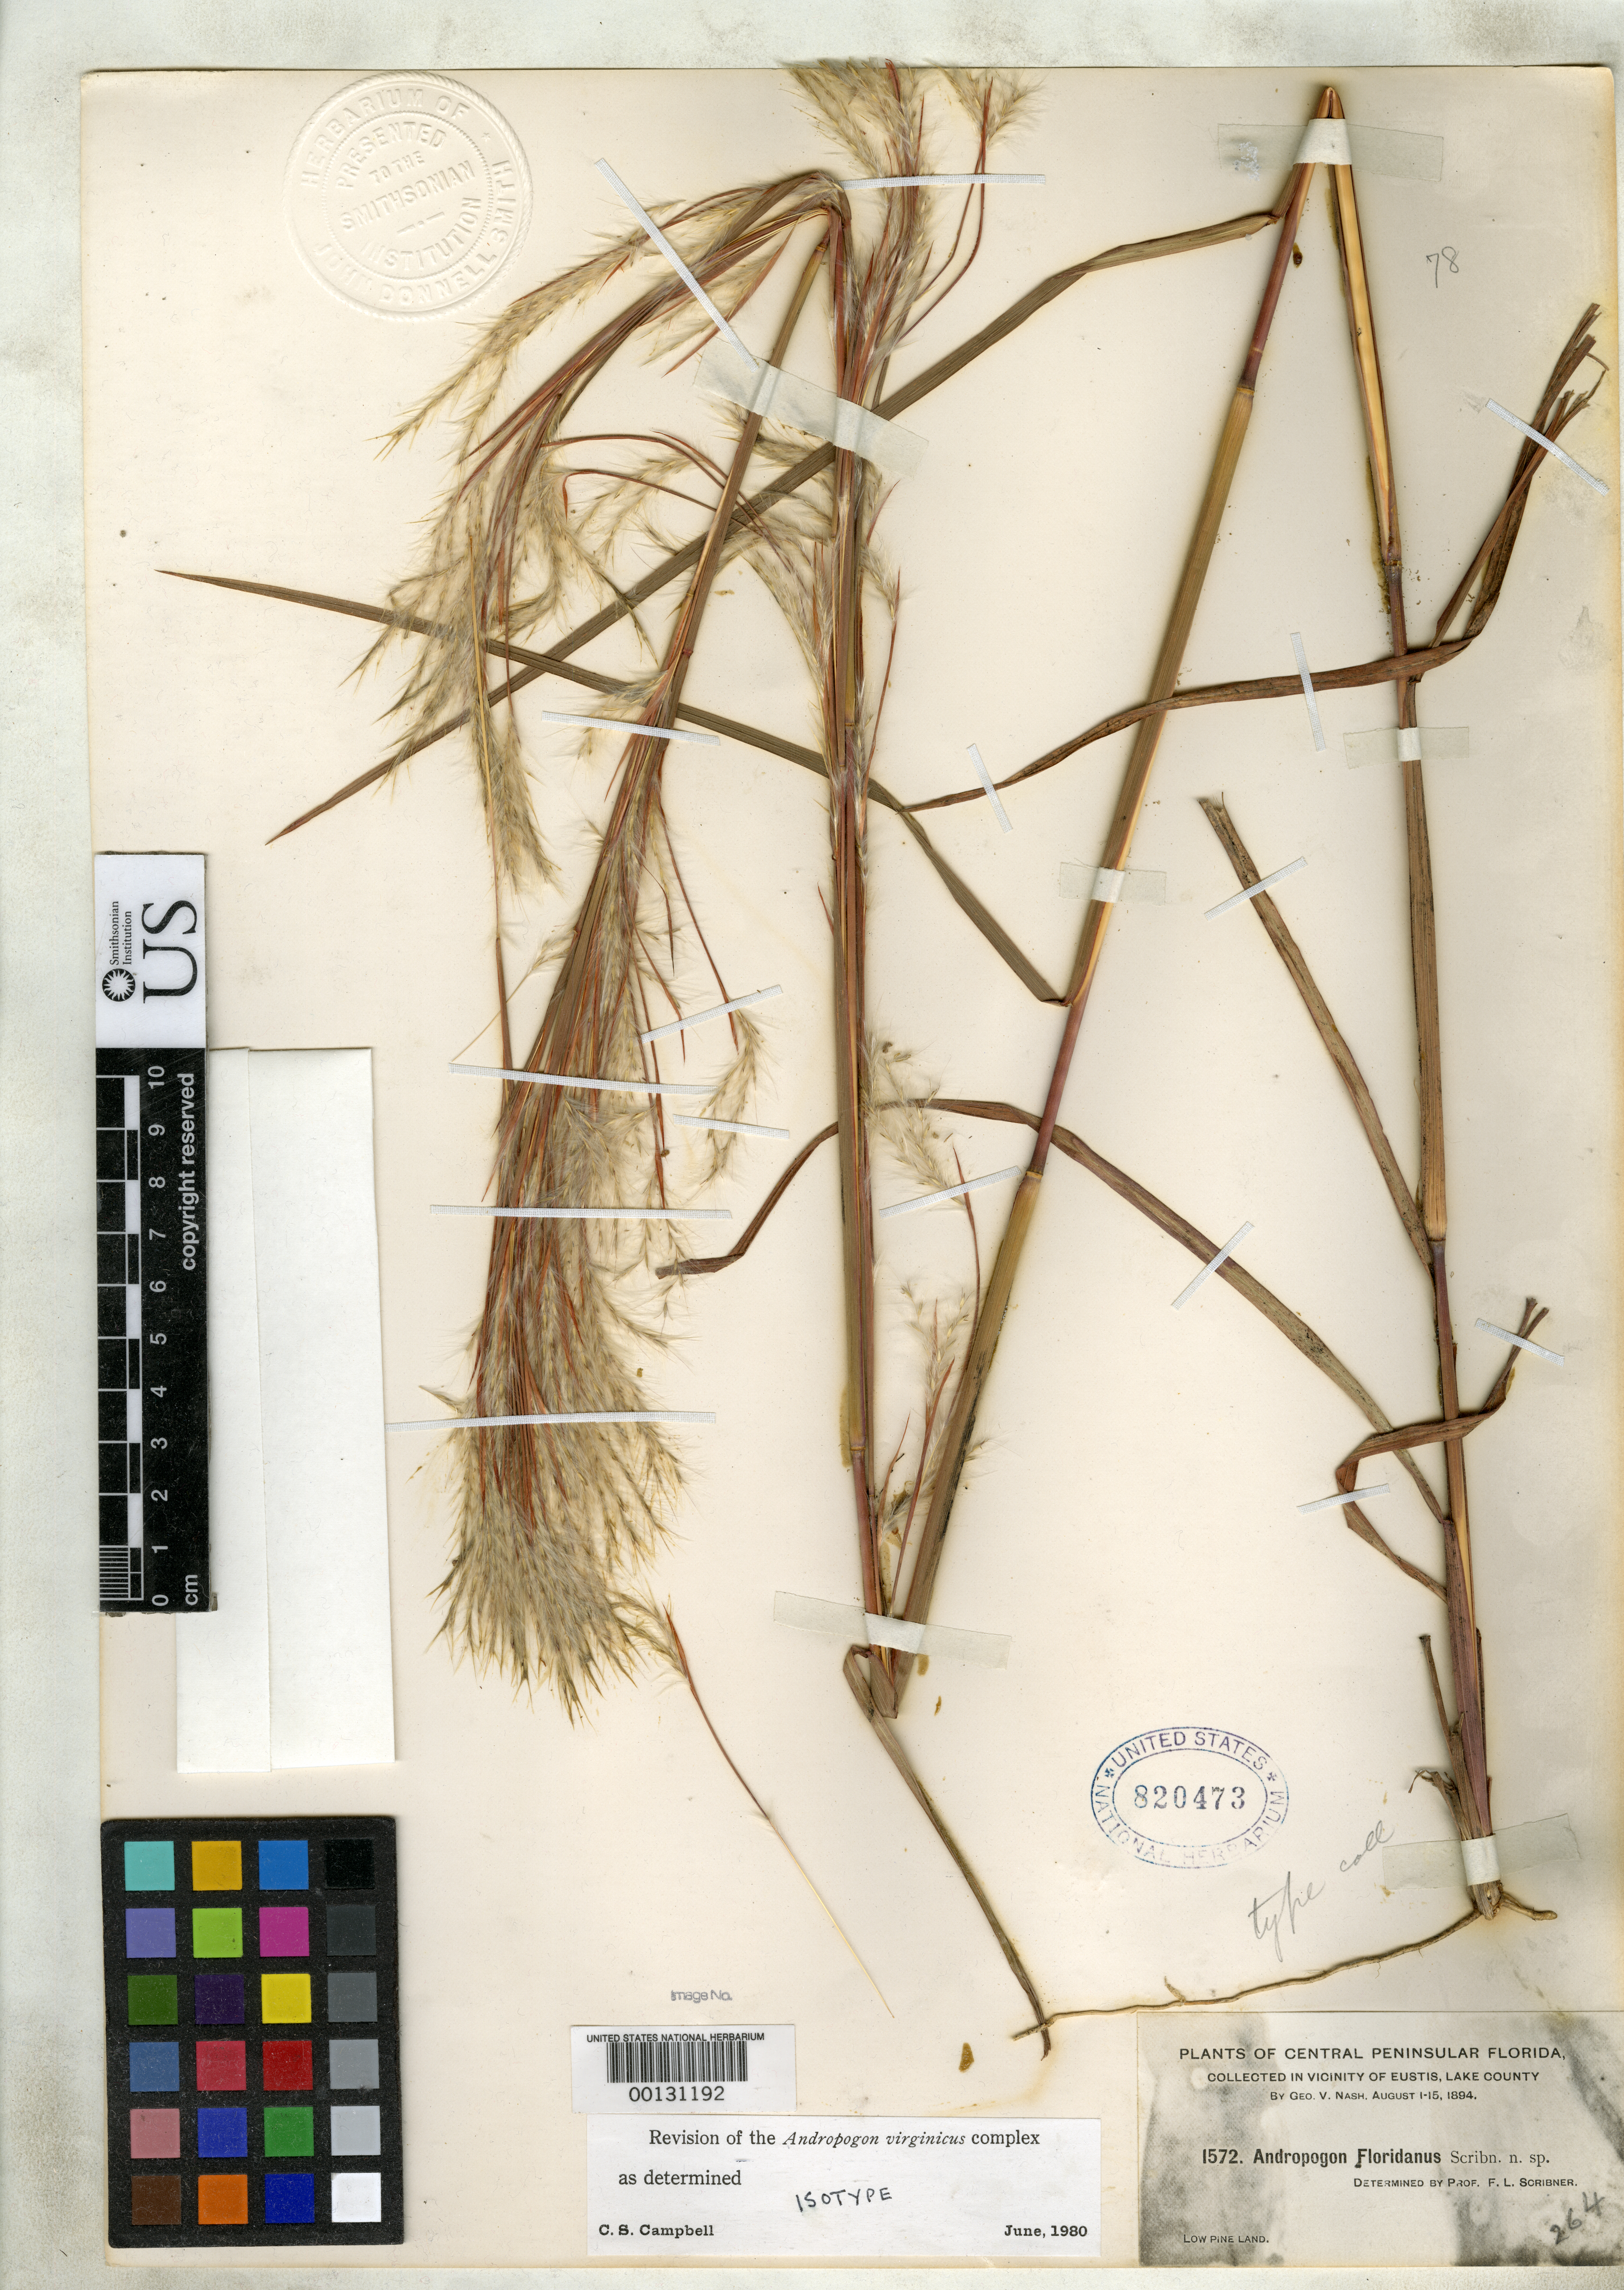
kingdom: Plantae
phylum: Tracheophyta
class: Liliopsida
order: Poales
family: Poaceae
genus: Andropogon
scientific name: Andropogon floridanus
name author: Scribn.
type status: Isotype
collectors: G. V. Nash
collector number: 1572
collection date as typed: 01 Aug 1894 to 15 Aug 1894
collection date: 1894-08-01/1894-08-15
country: United States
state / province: Florida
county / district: Lake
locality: Vicinity of Eustis.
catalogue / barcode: US 820473